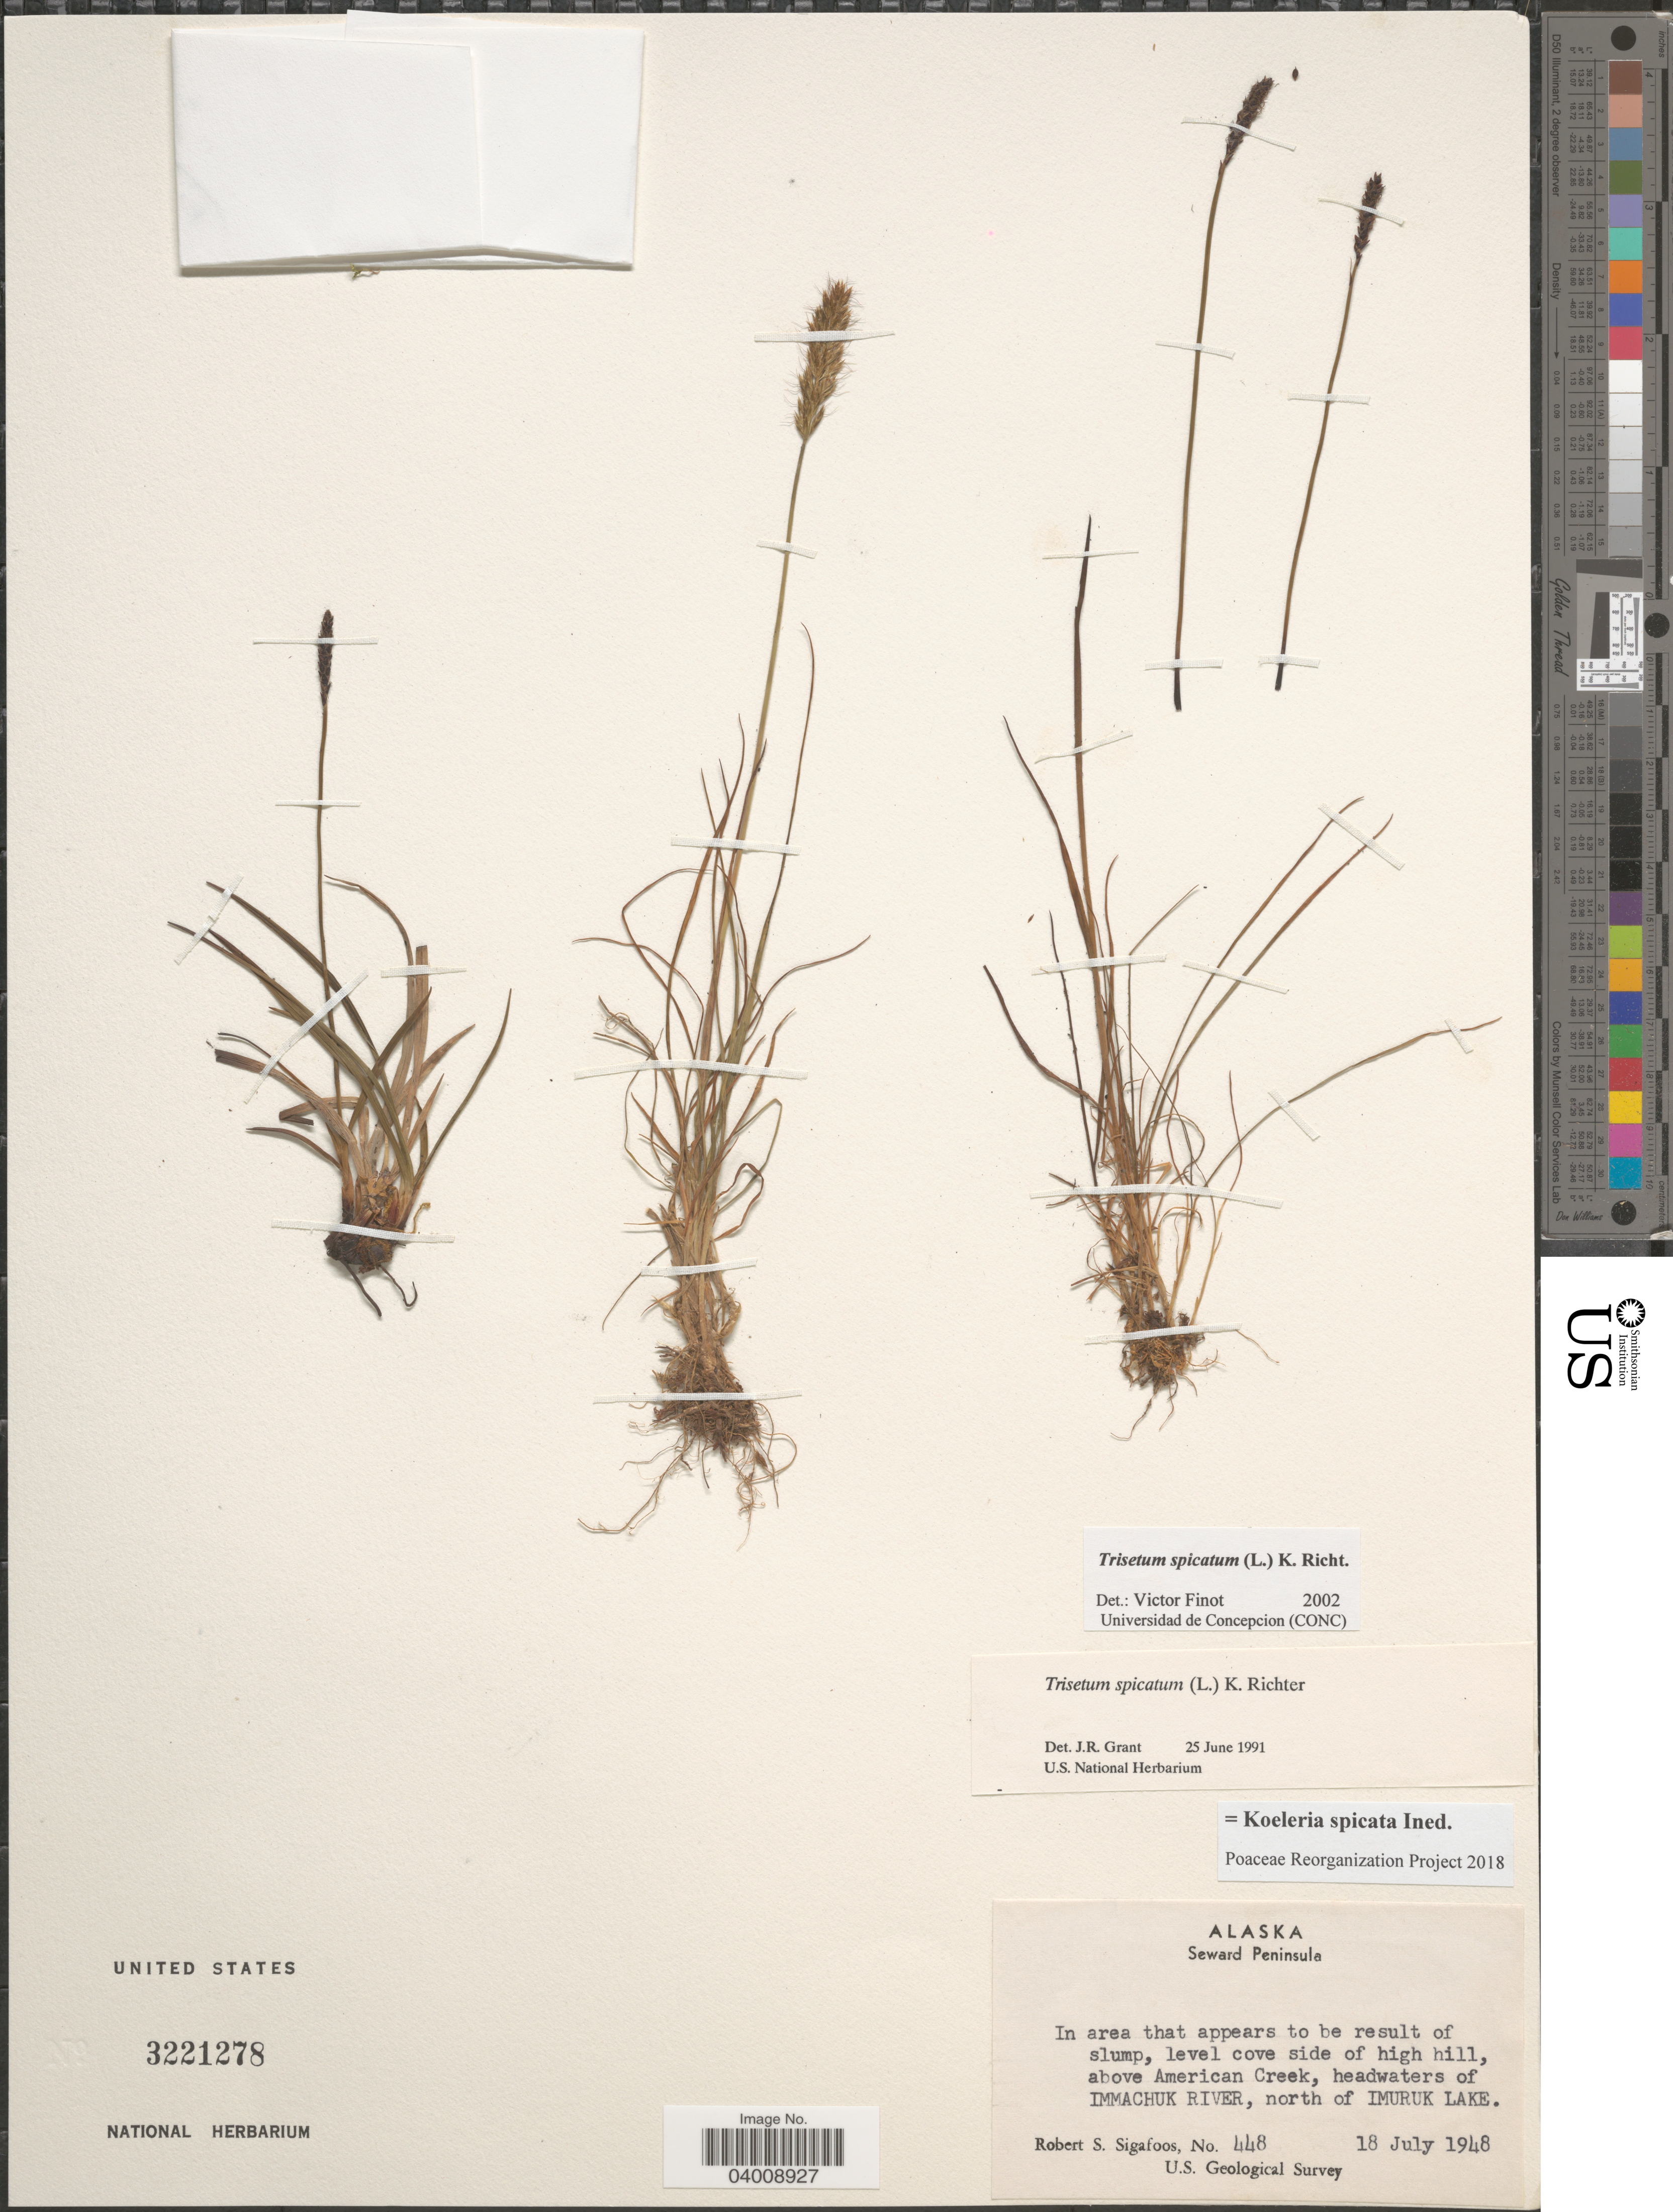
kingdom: Plantae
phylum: Tracheophyta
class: Liliopsida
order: Poales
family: Poaceae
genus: Koeleria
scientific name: Koeleria spicata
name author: (L.) Barberá et al.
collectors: R. Sigafoos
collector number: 448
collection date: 1948-07-18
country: United States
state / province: Alaska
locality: Seward Peninsula. In area that appears to be result of slump, level cove side of high hill, above American Creek, headwaters of Immachuk River, north of Imuruk Lake.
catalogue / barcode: US 3221278